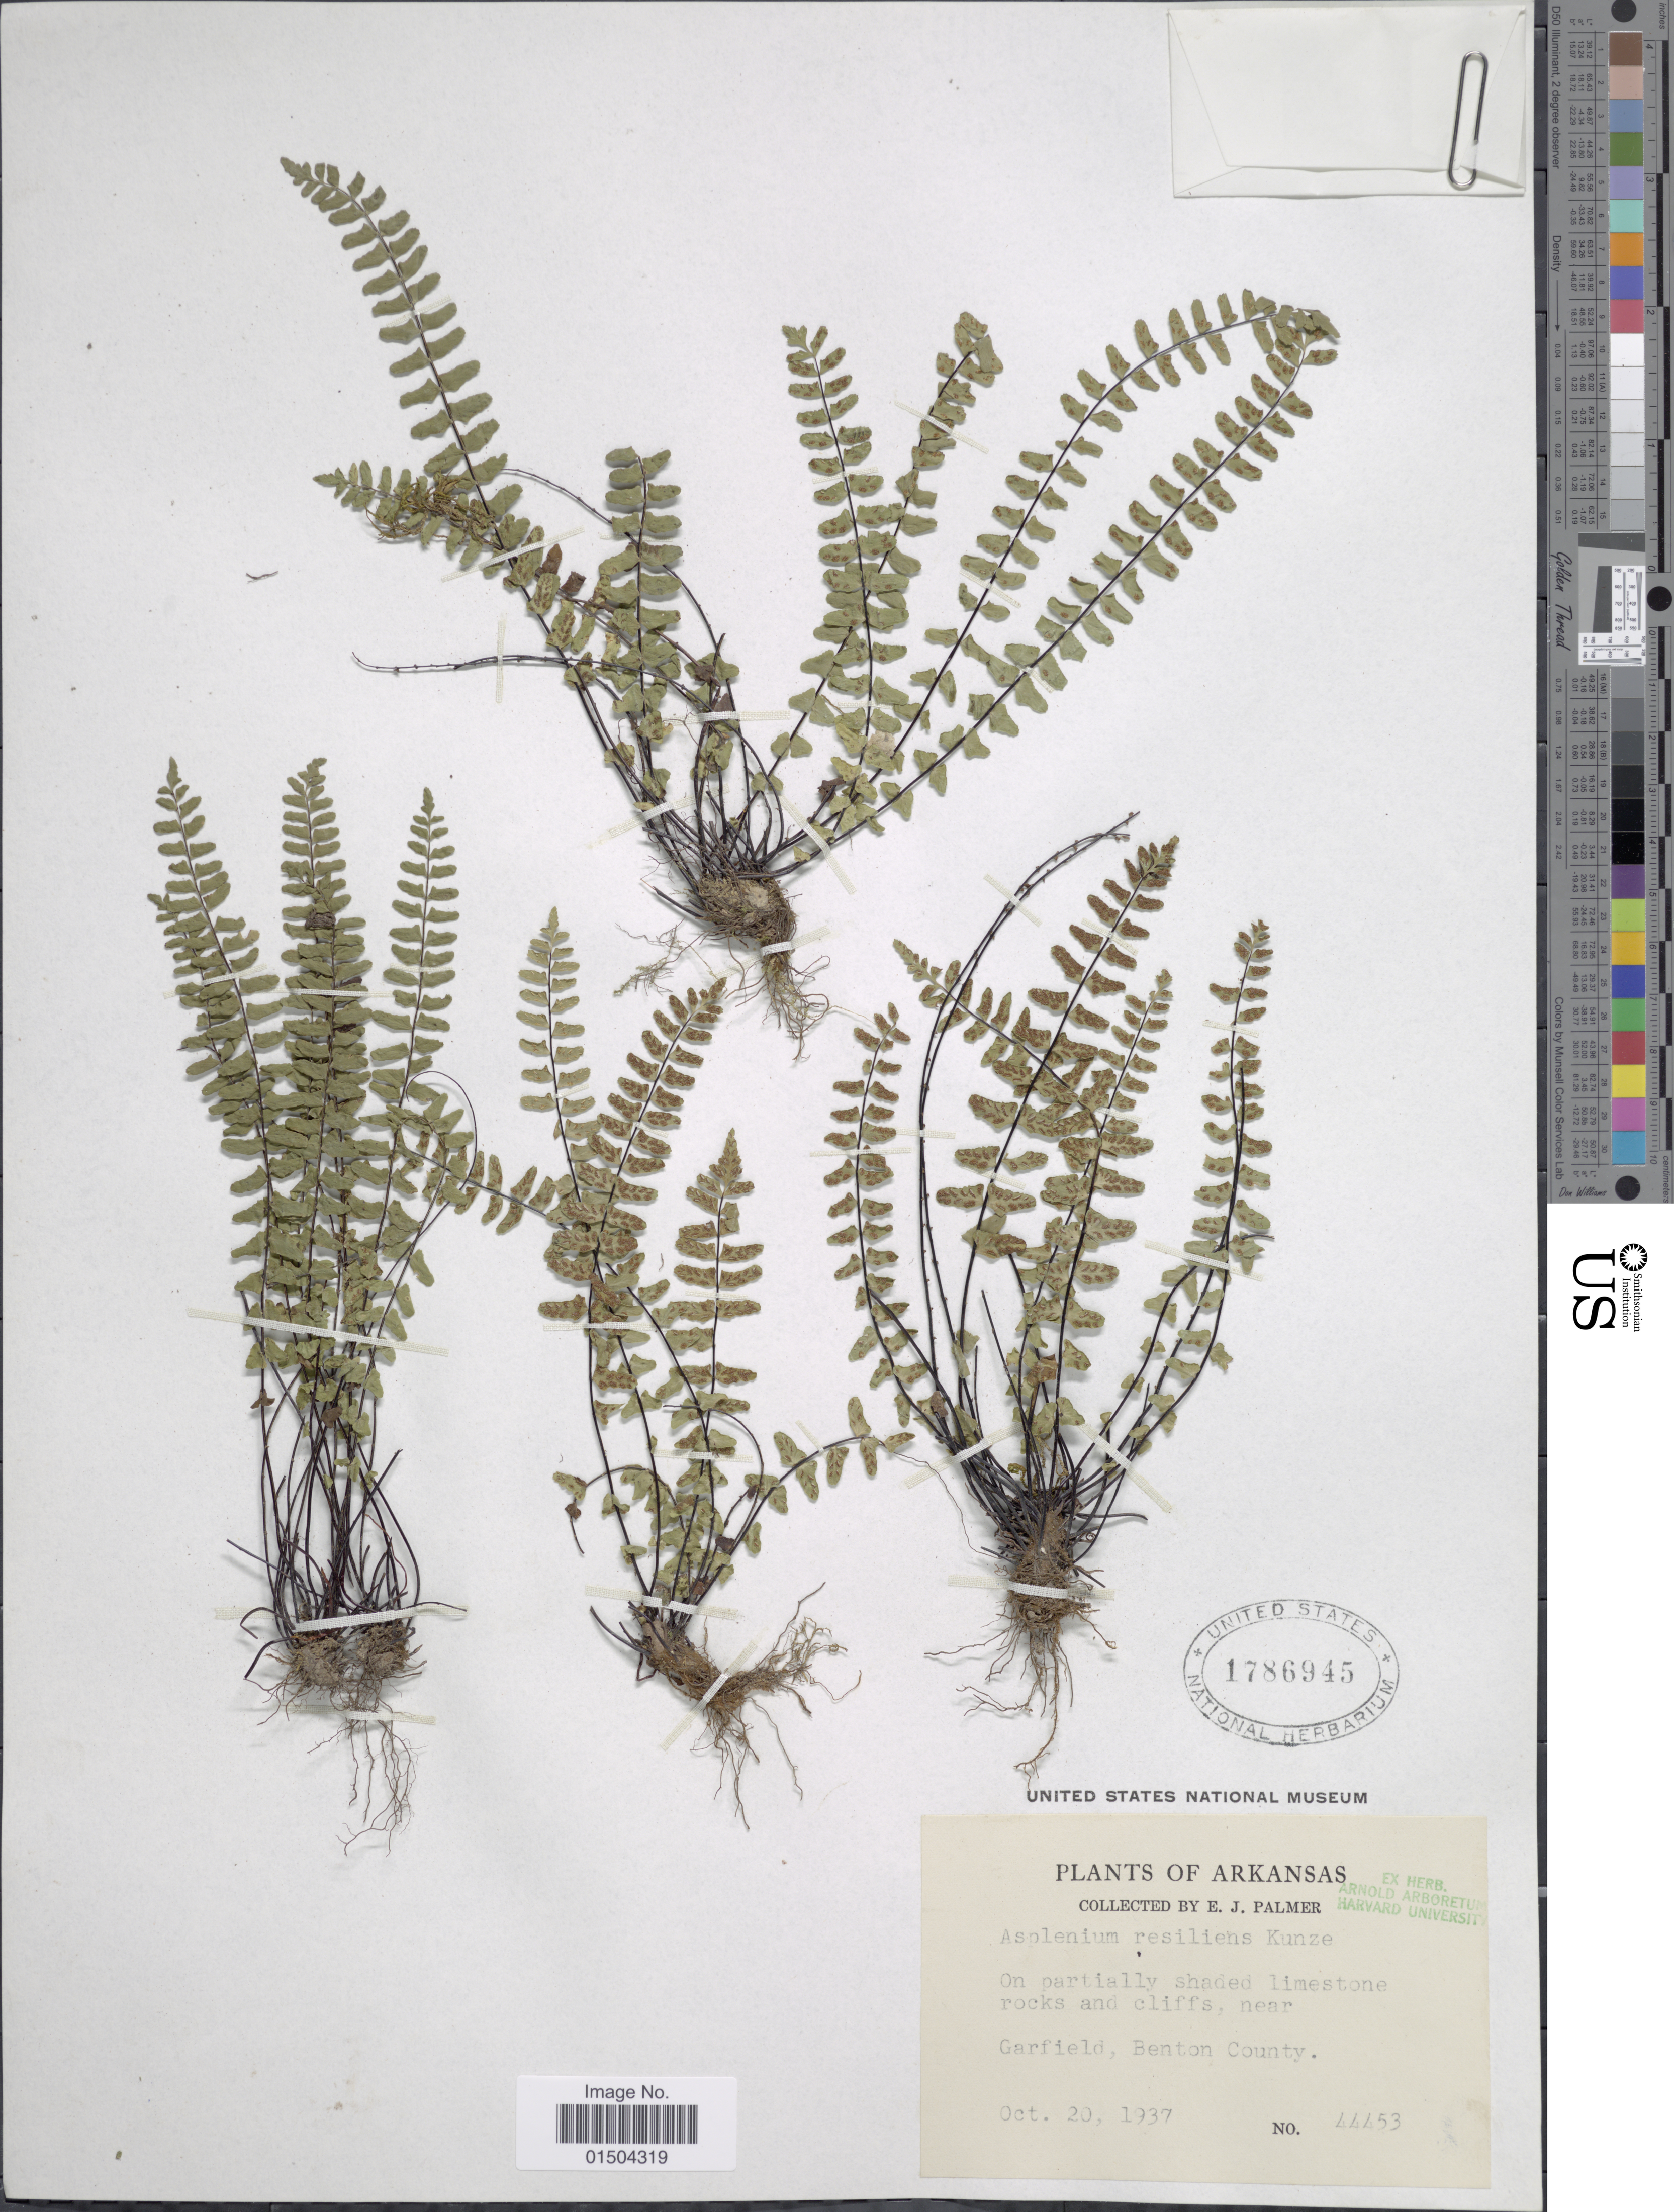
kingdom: Plantae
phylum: Tracheophyta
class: Polypodiopsida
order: Polypodiales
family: Aspleniaceae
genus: Asplenium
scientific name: Asplenium resiliens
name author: Kunze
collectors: E. J. Palmer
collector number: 44453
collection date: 1937-10-20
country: United States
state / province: Arkansas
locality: On partially shaded limestone rocks and cliffs, near Garfield, Benton County.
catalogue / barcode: US 1786945